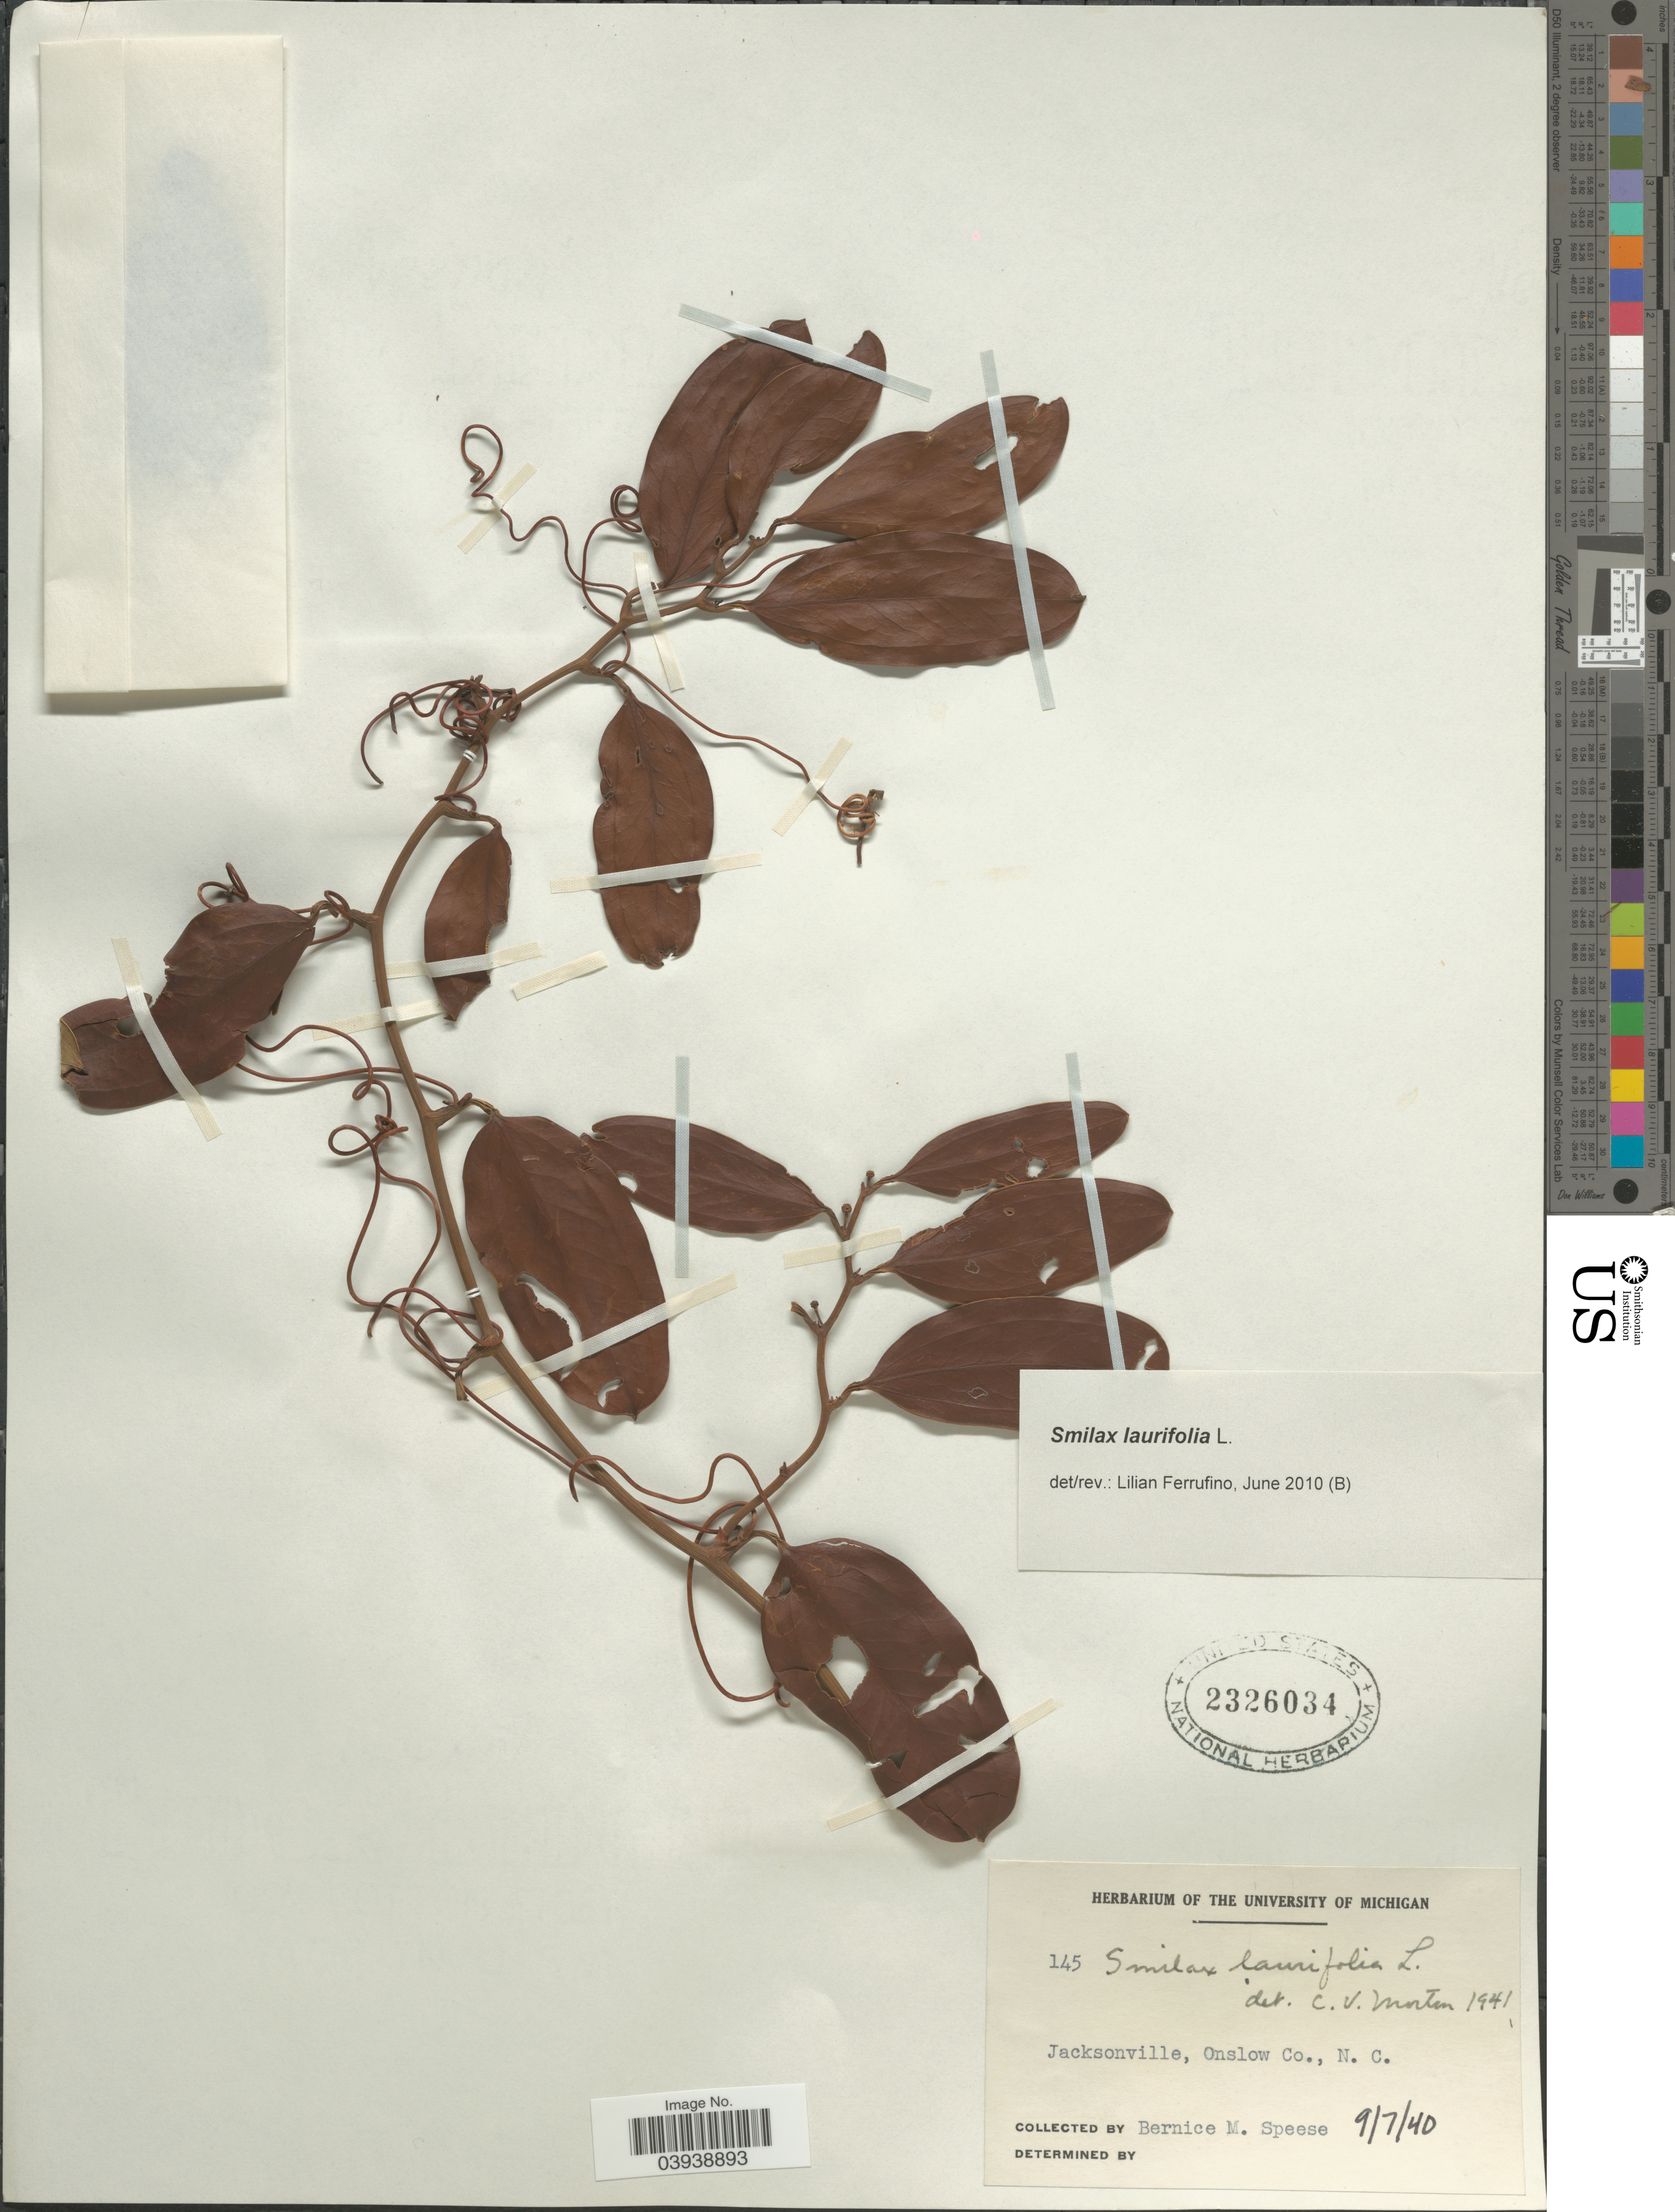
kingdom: Plantae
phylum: Tracheophyta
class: Liliopsida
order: Liliales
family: Smilacaceae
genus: Smilax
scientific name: Smilax laurifolia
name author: L.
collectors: B. Speese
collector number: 145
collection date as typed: Transcribed d/m/y: 7/9/40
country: United States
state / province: North Carolina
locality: Jacksonville, Onslow Co.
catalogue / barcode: US 2326034